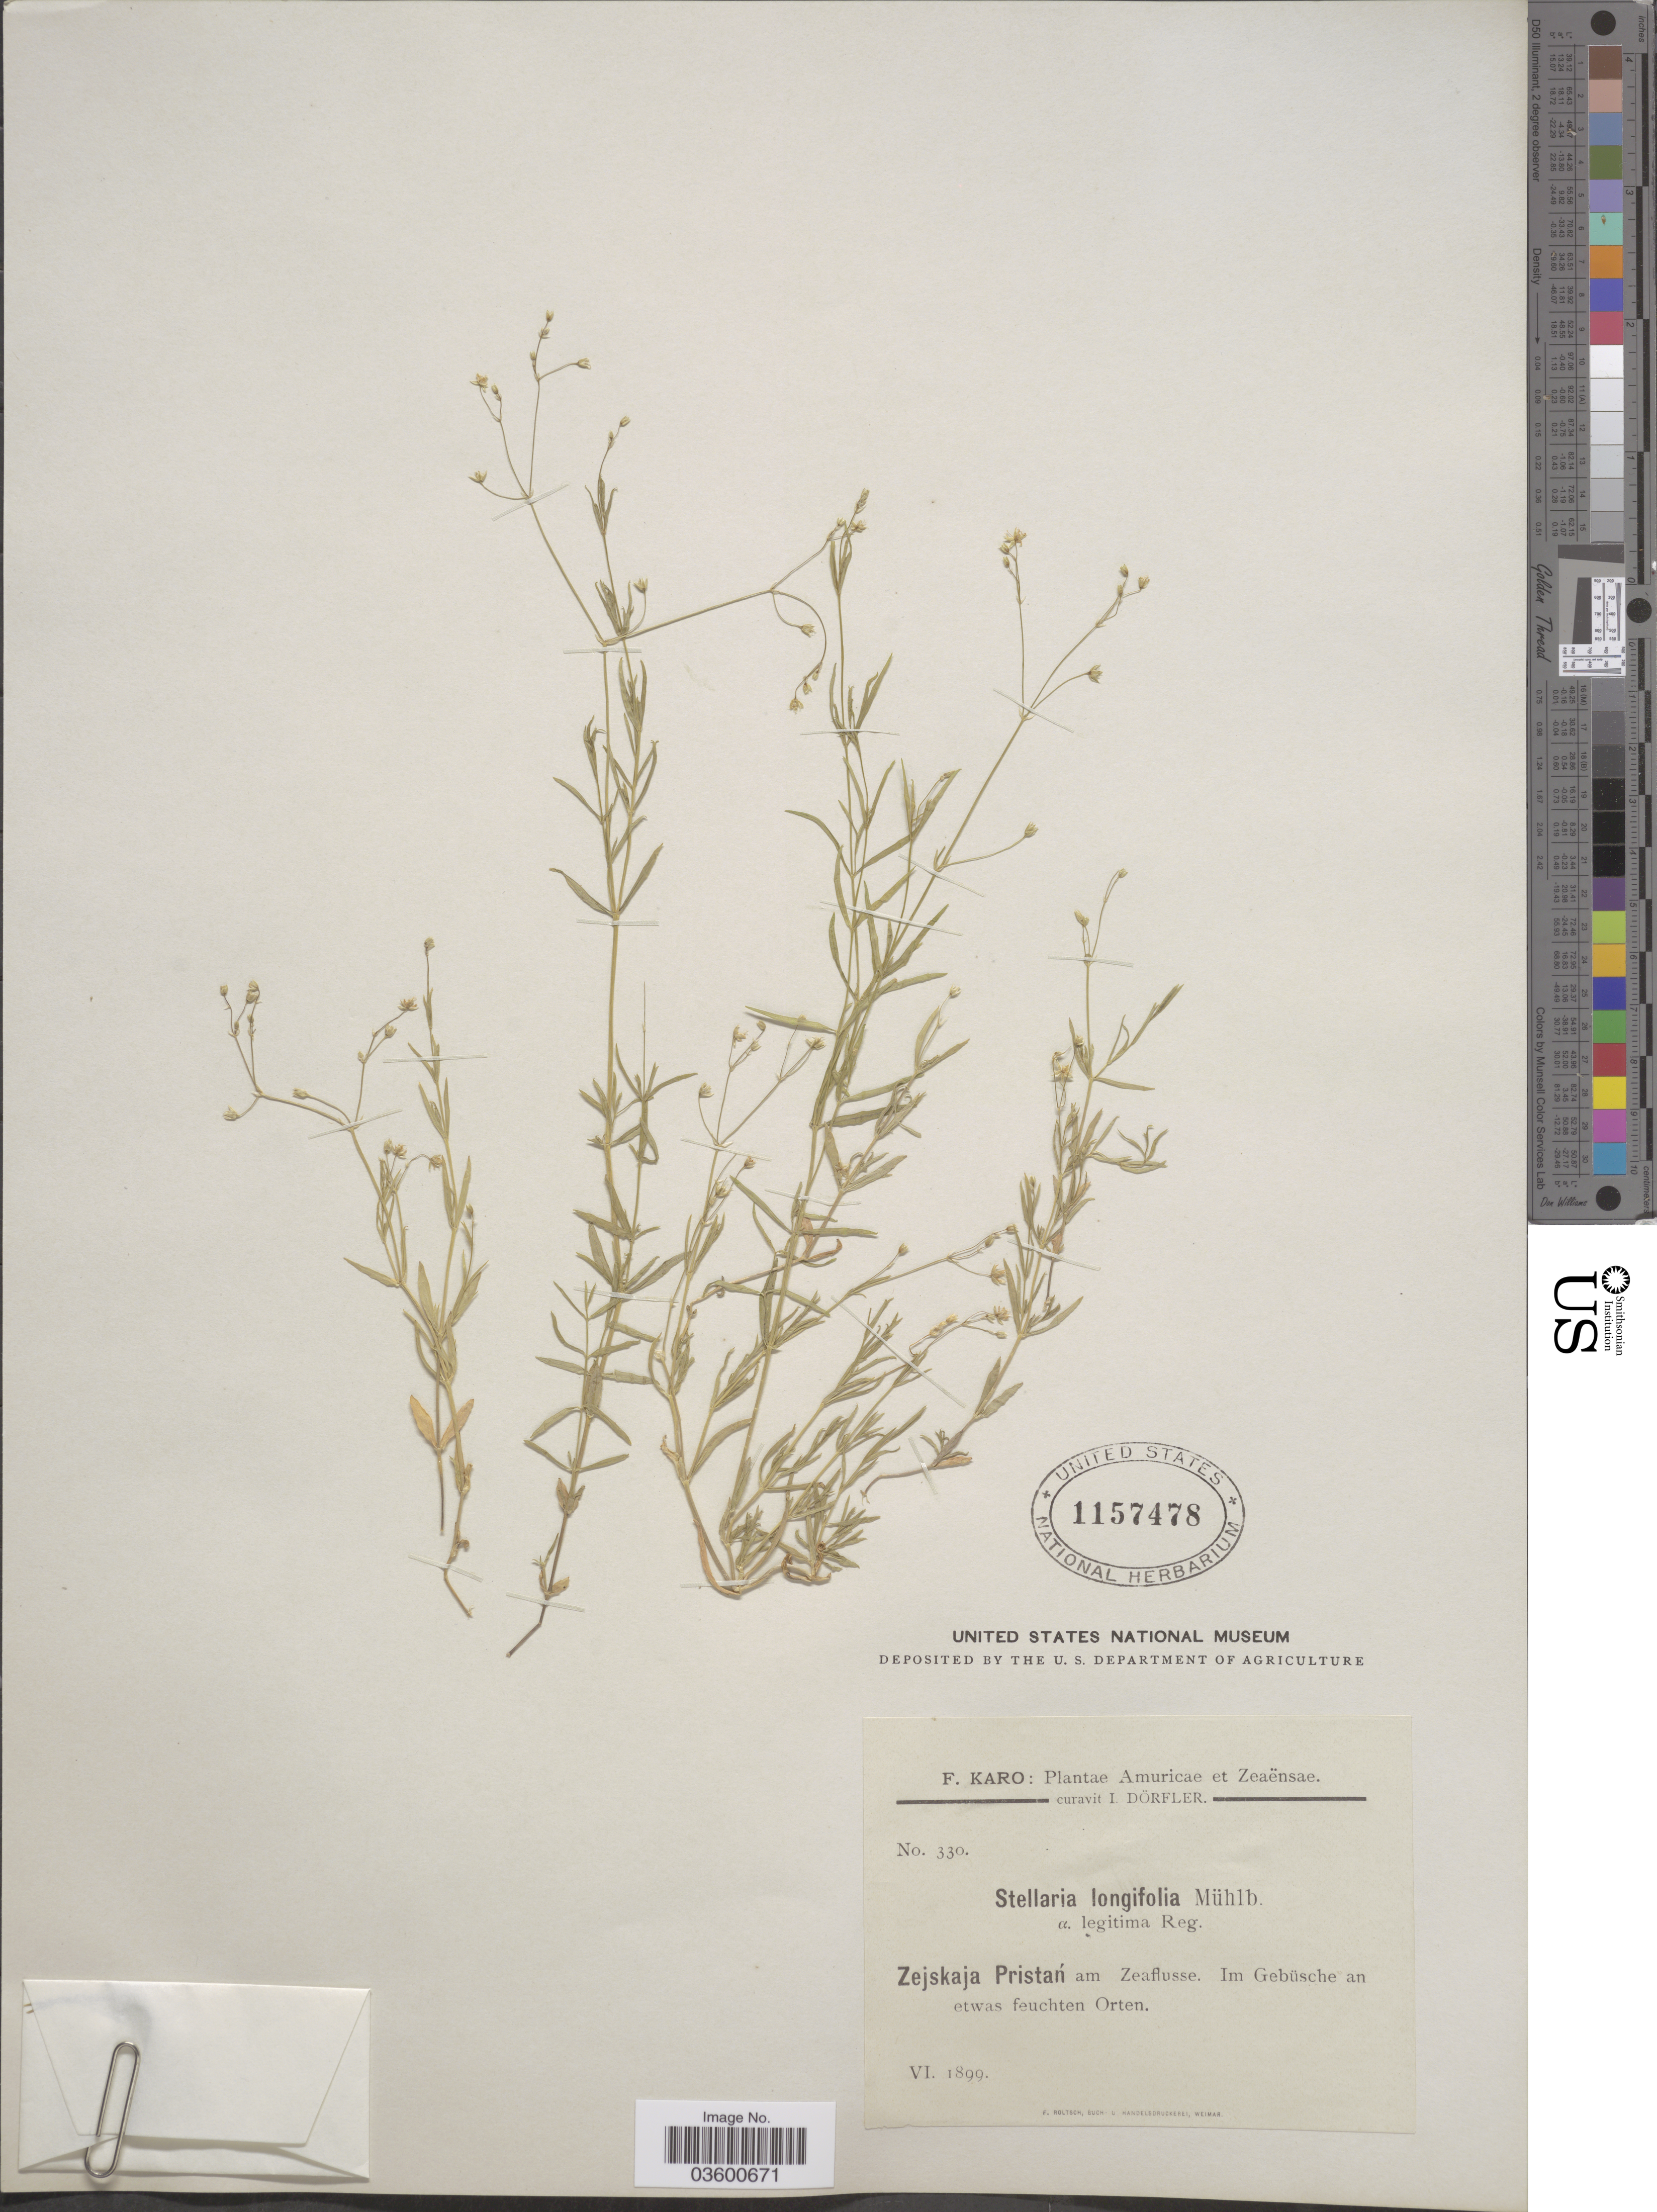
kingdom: Plantae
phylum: Tracheophyta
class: Magnoliopsida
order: Caryophyllales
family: Caryophyllaceae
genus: Stellaria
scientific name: Stellaria longifolia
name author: Muhl. ex Willd.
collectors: F. Karo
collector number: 330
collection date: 1899-06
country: Russian Federation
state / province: Amur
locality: Amuricae et Zeaensae. Zejskaja Pristán am Zeaflusse. Im Gebüsche an etwas feuchten Orten.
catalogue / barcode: US 1157478